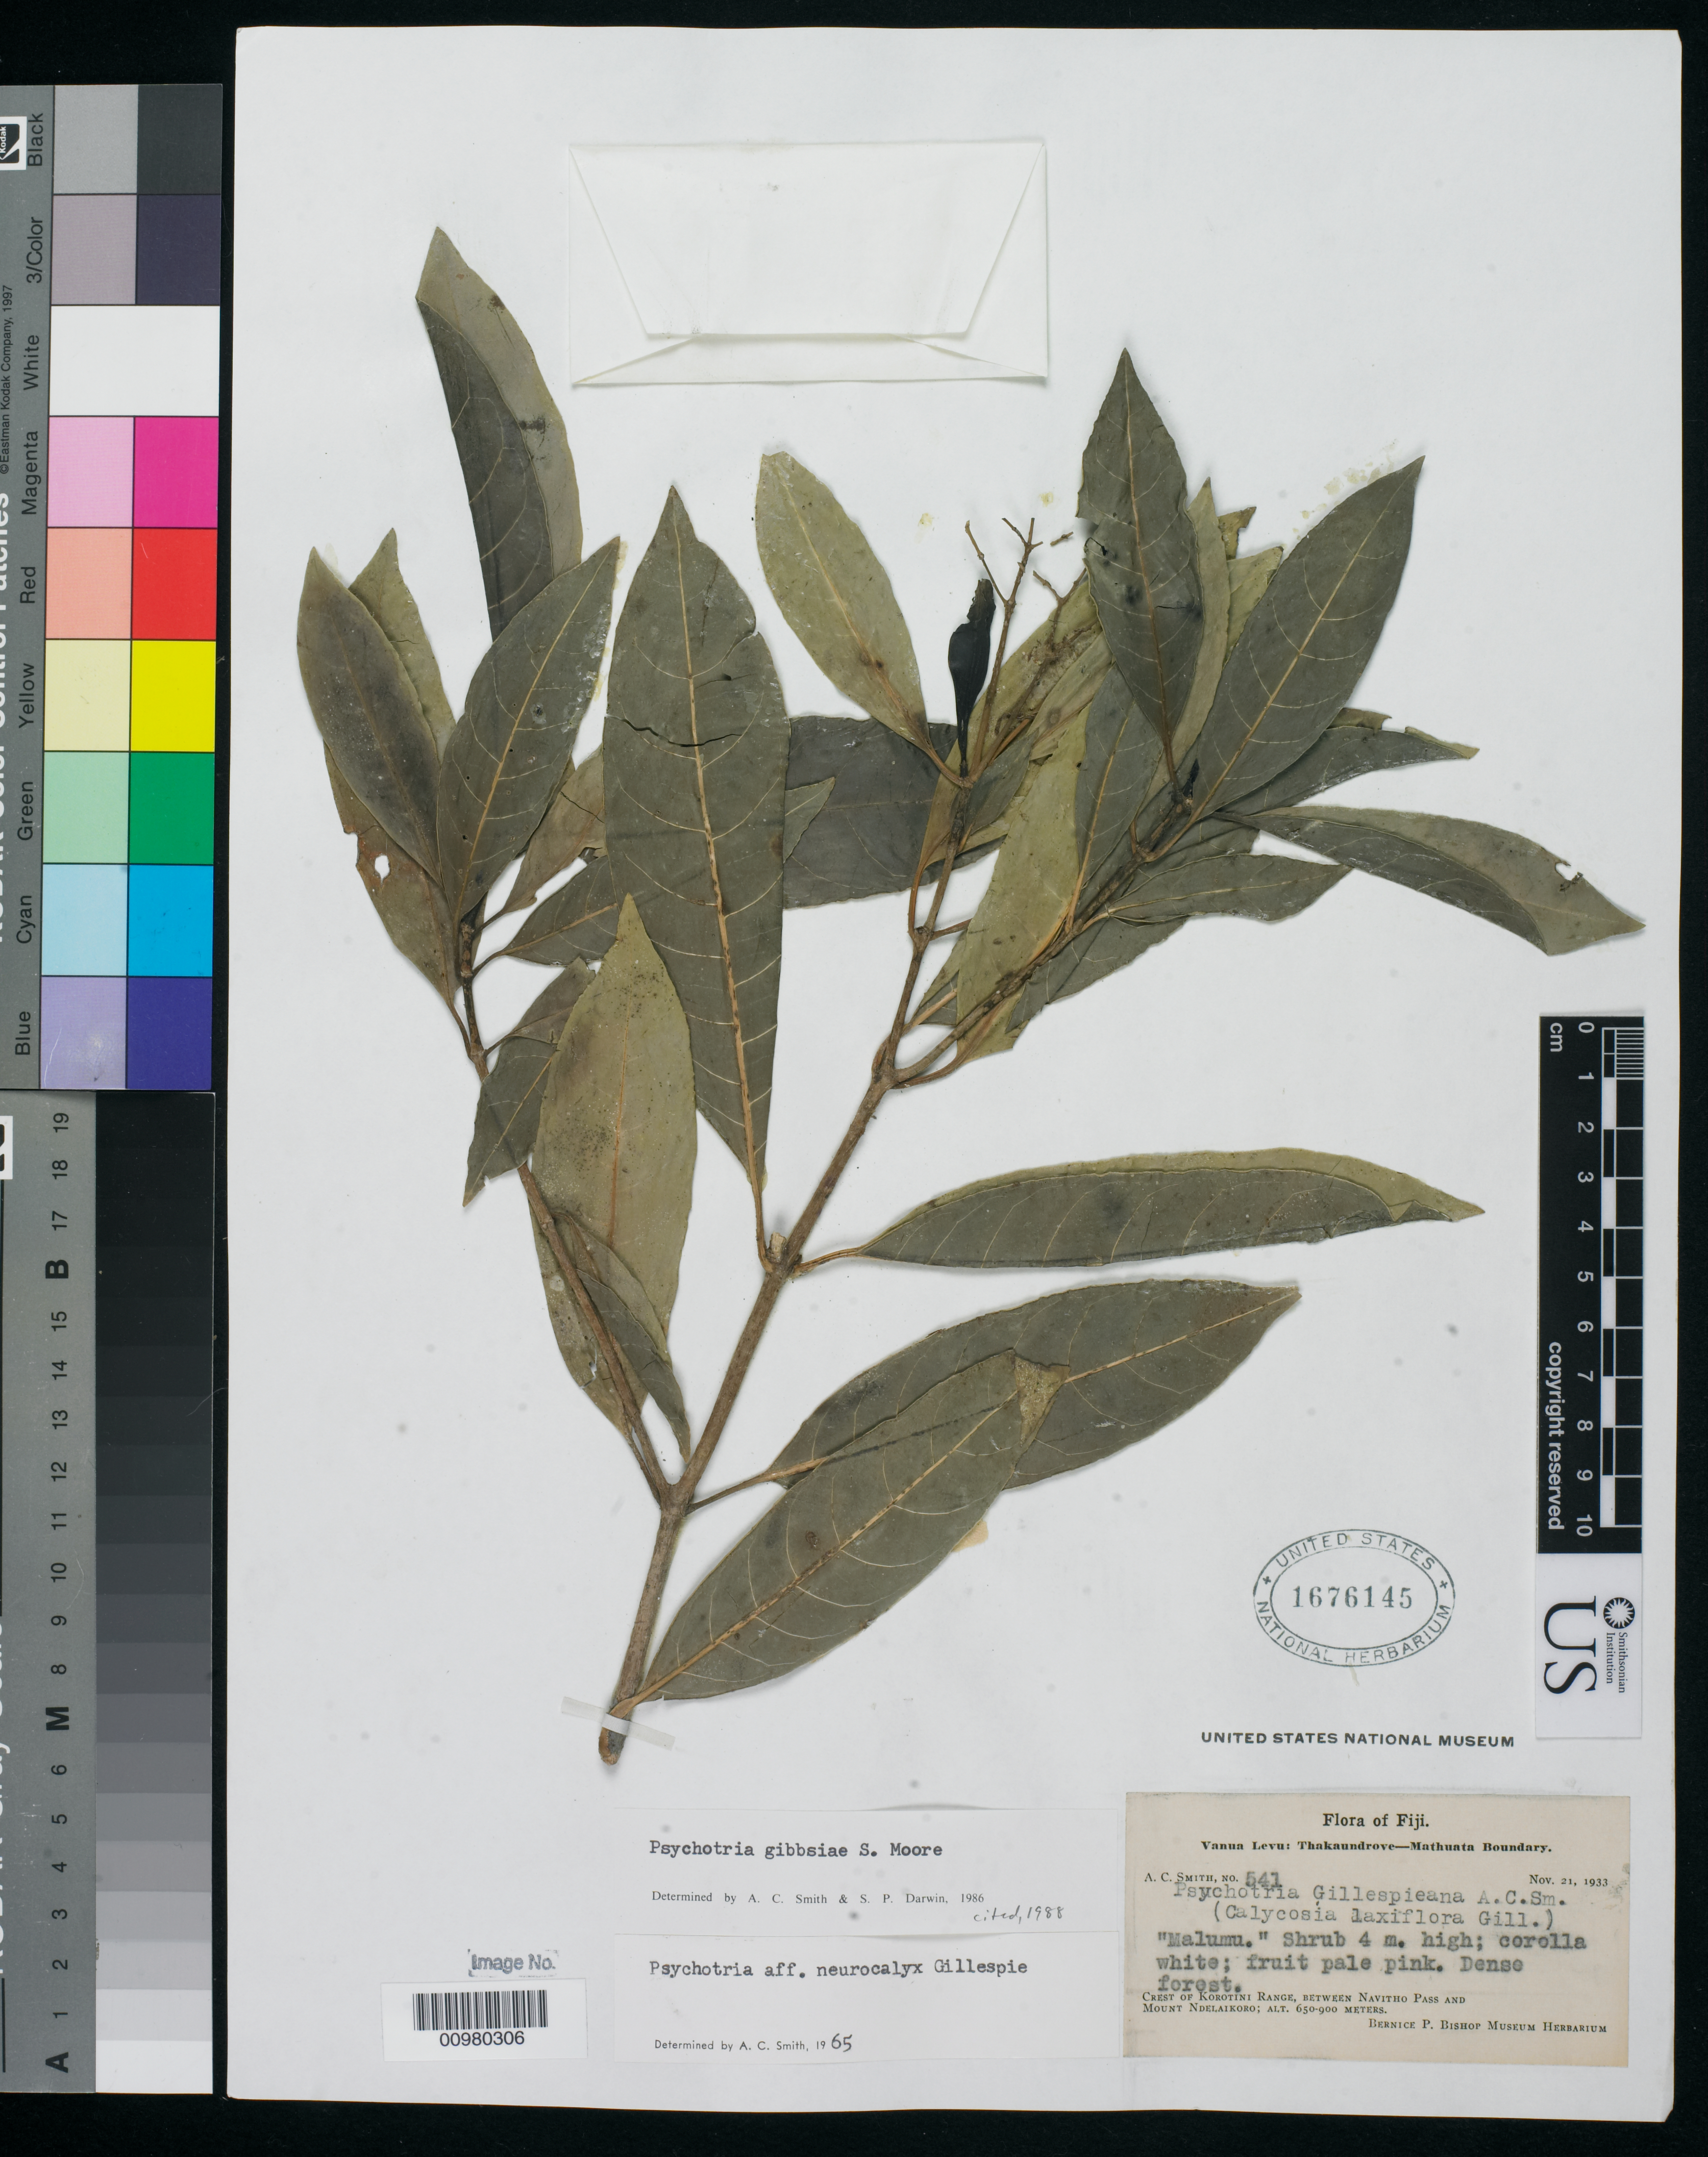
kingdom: Plantae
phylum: Tracheophyta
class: Magnoliopsida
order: Gentianales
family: Rubiaceae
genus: Psychotria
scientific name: Psychotria gibbsiae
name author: S. Moore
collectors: C. A. Smith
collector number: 541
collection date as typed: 21 Nov 1933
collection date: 1933-11-21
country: Fiji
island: Vanua Levu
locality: Crest of Korotini Range, between Navitho Pass and Mount Ndelaikoro. Dense forest.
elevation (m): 650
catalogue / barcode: US 1676145